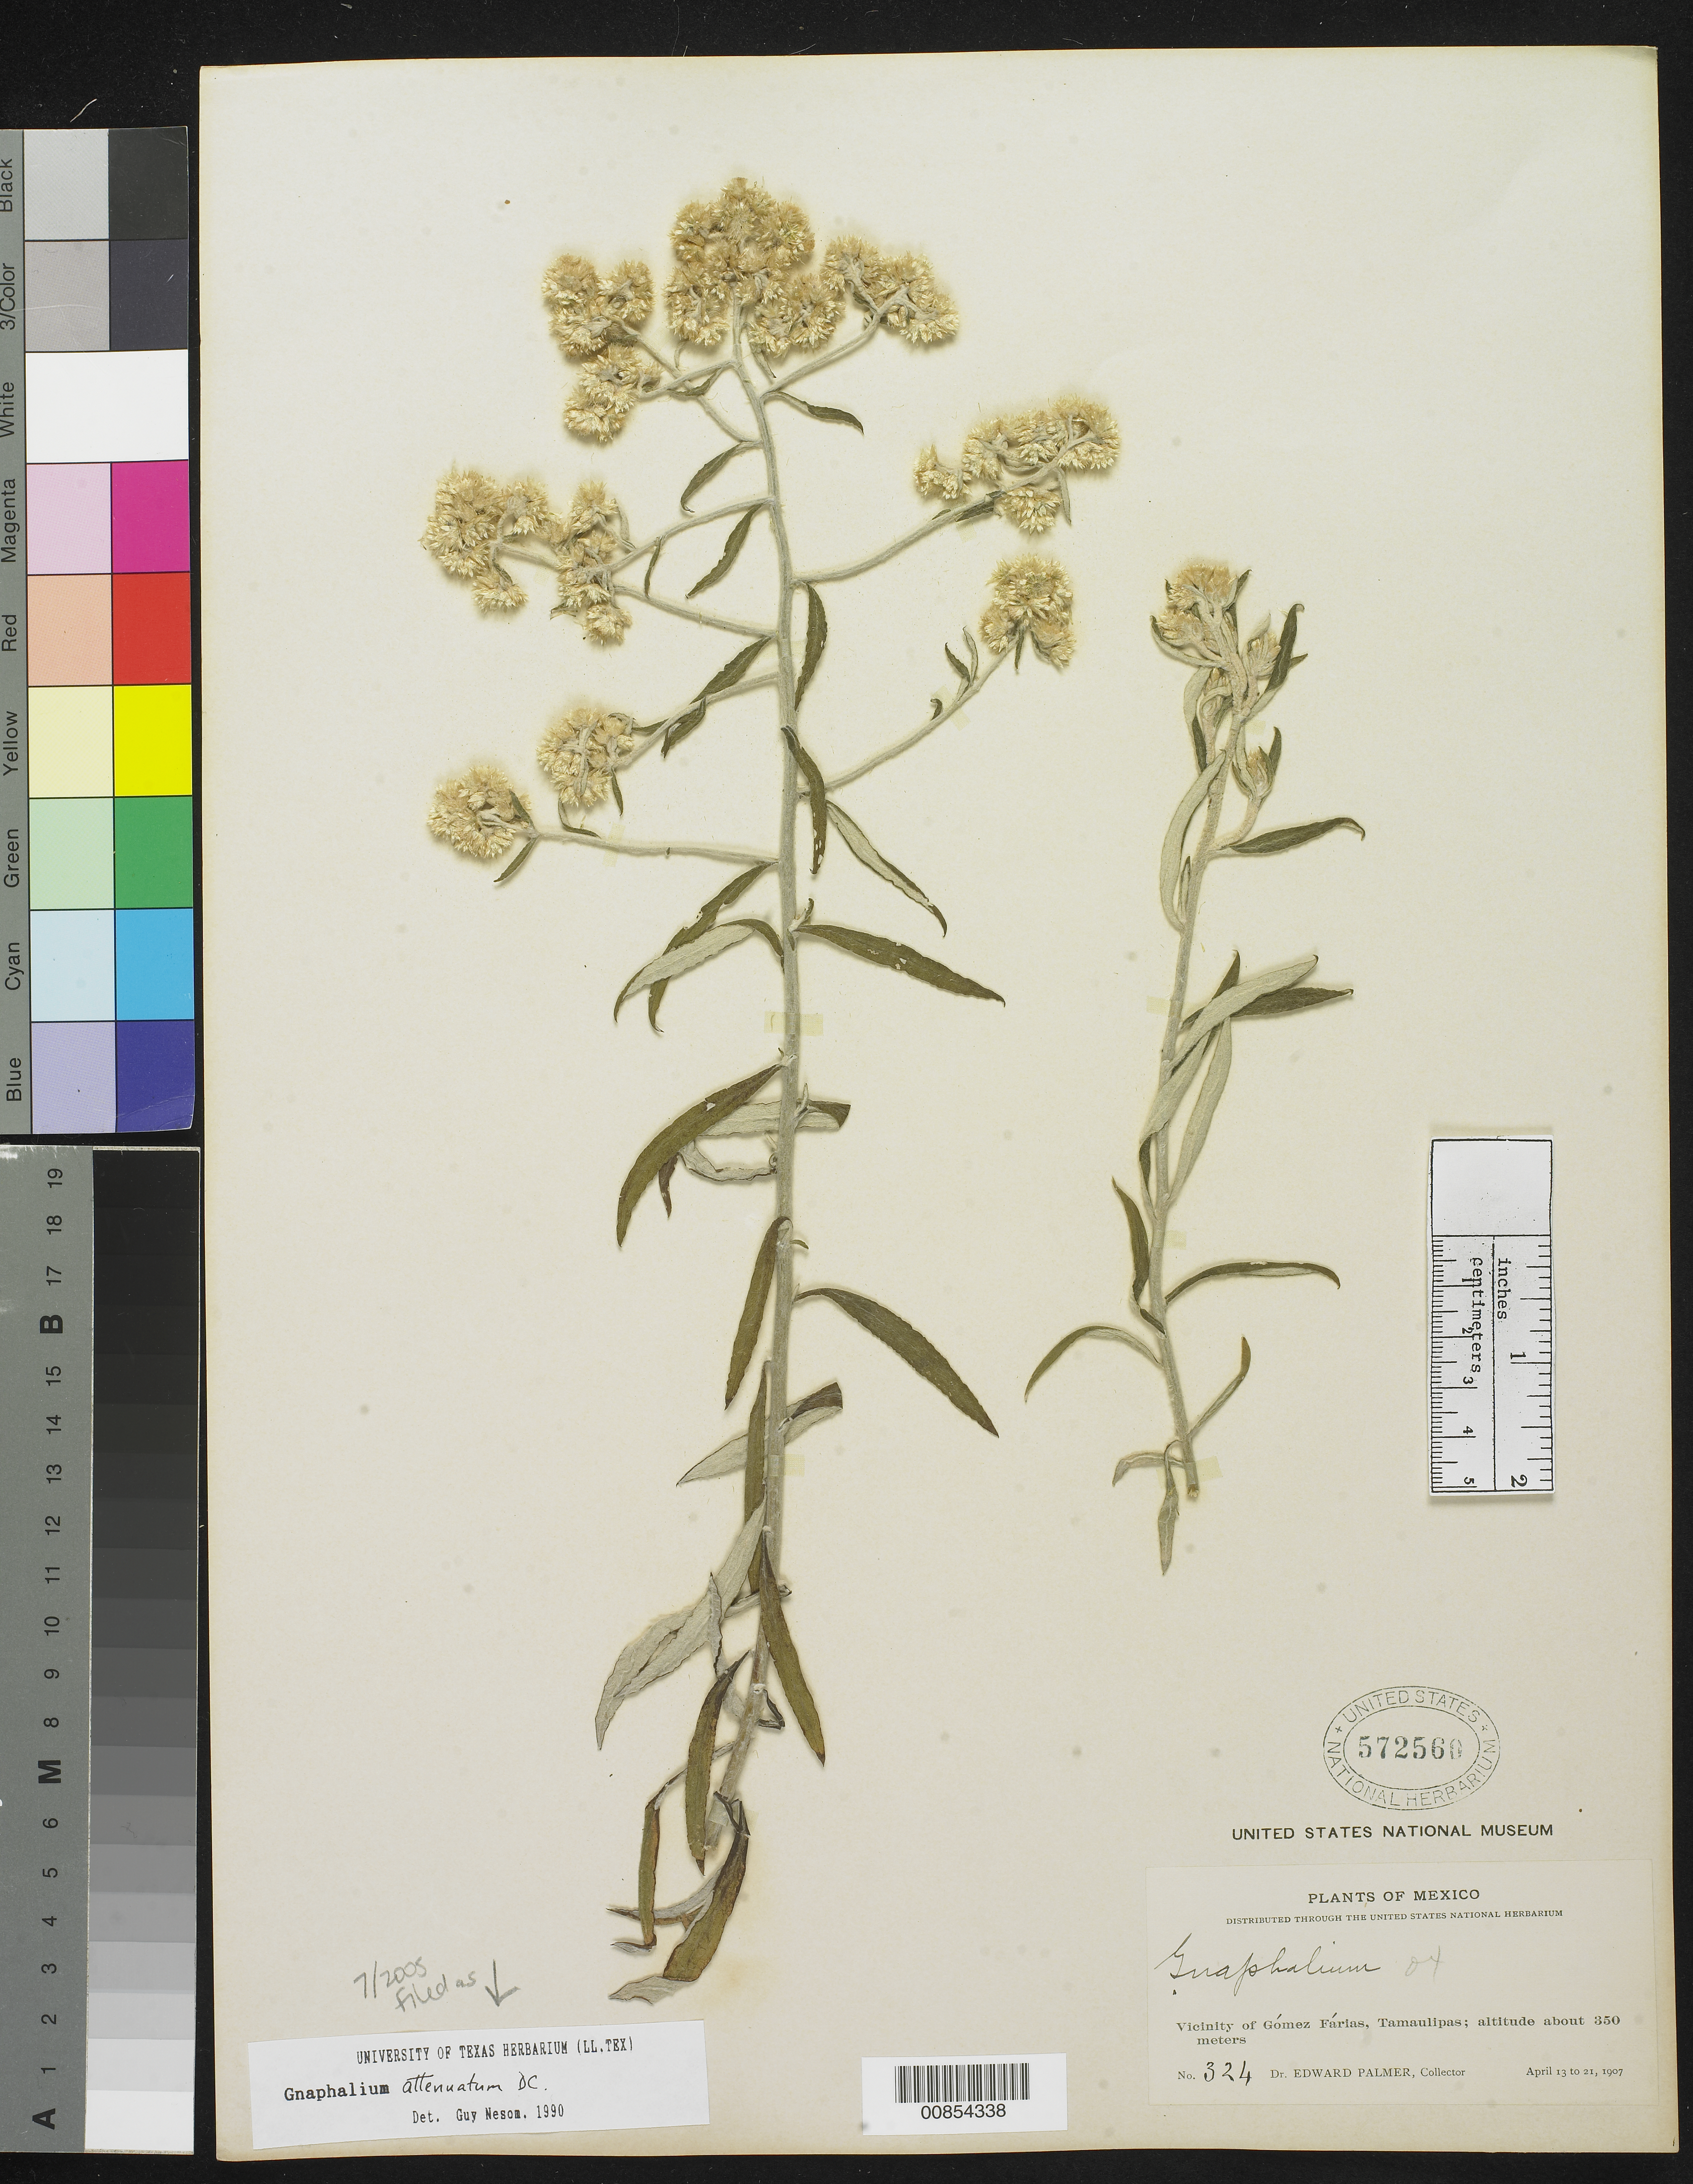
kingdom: Plantae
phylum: Tracheophyta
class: Magnoliopsida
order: Asterales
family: Asteraceae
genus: Pseudognaphalium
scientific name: Pseudognaphalium attenuatum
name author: (DC.) Anderb.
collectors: E. Palmer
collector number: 324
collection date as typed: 13 Apr 1907 to 21 Apr 1907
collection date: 1907-04-13/1907-04-21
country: Mexico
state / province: Tamaulipas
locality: Vicinity of Gómez Farias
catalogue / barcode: US 572560